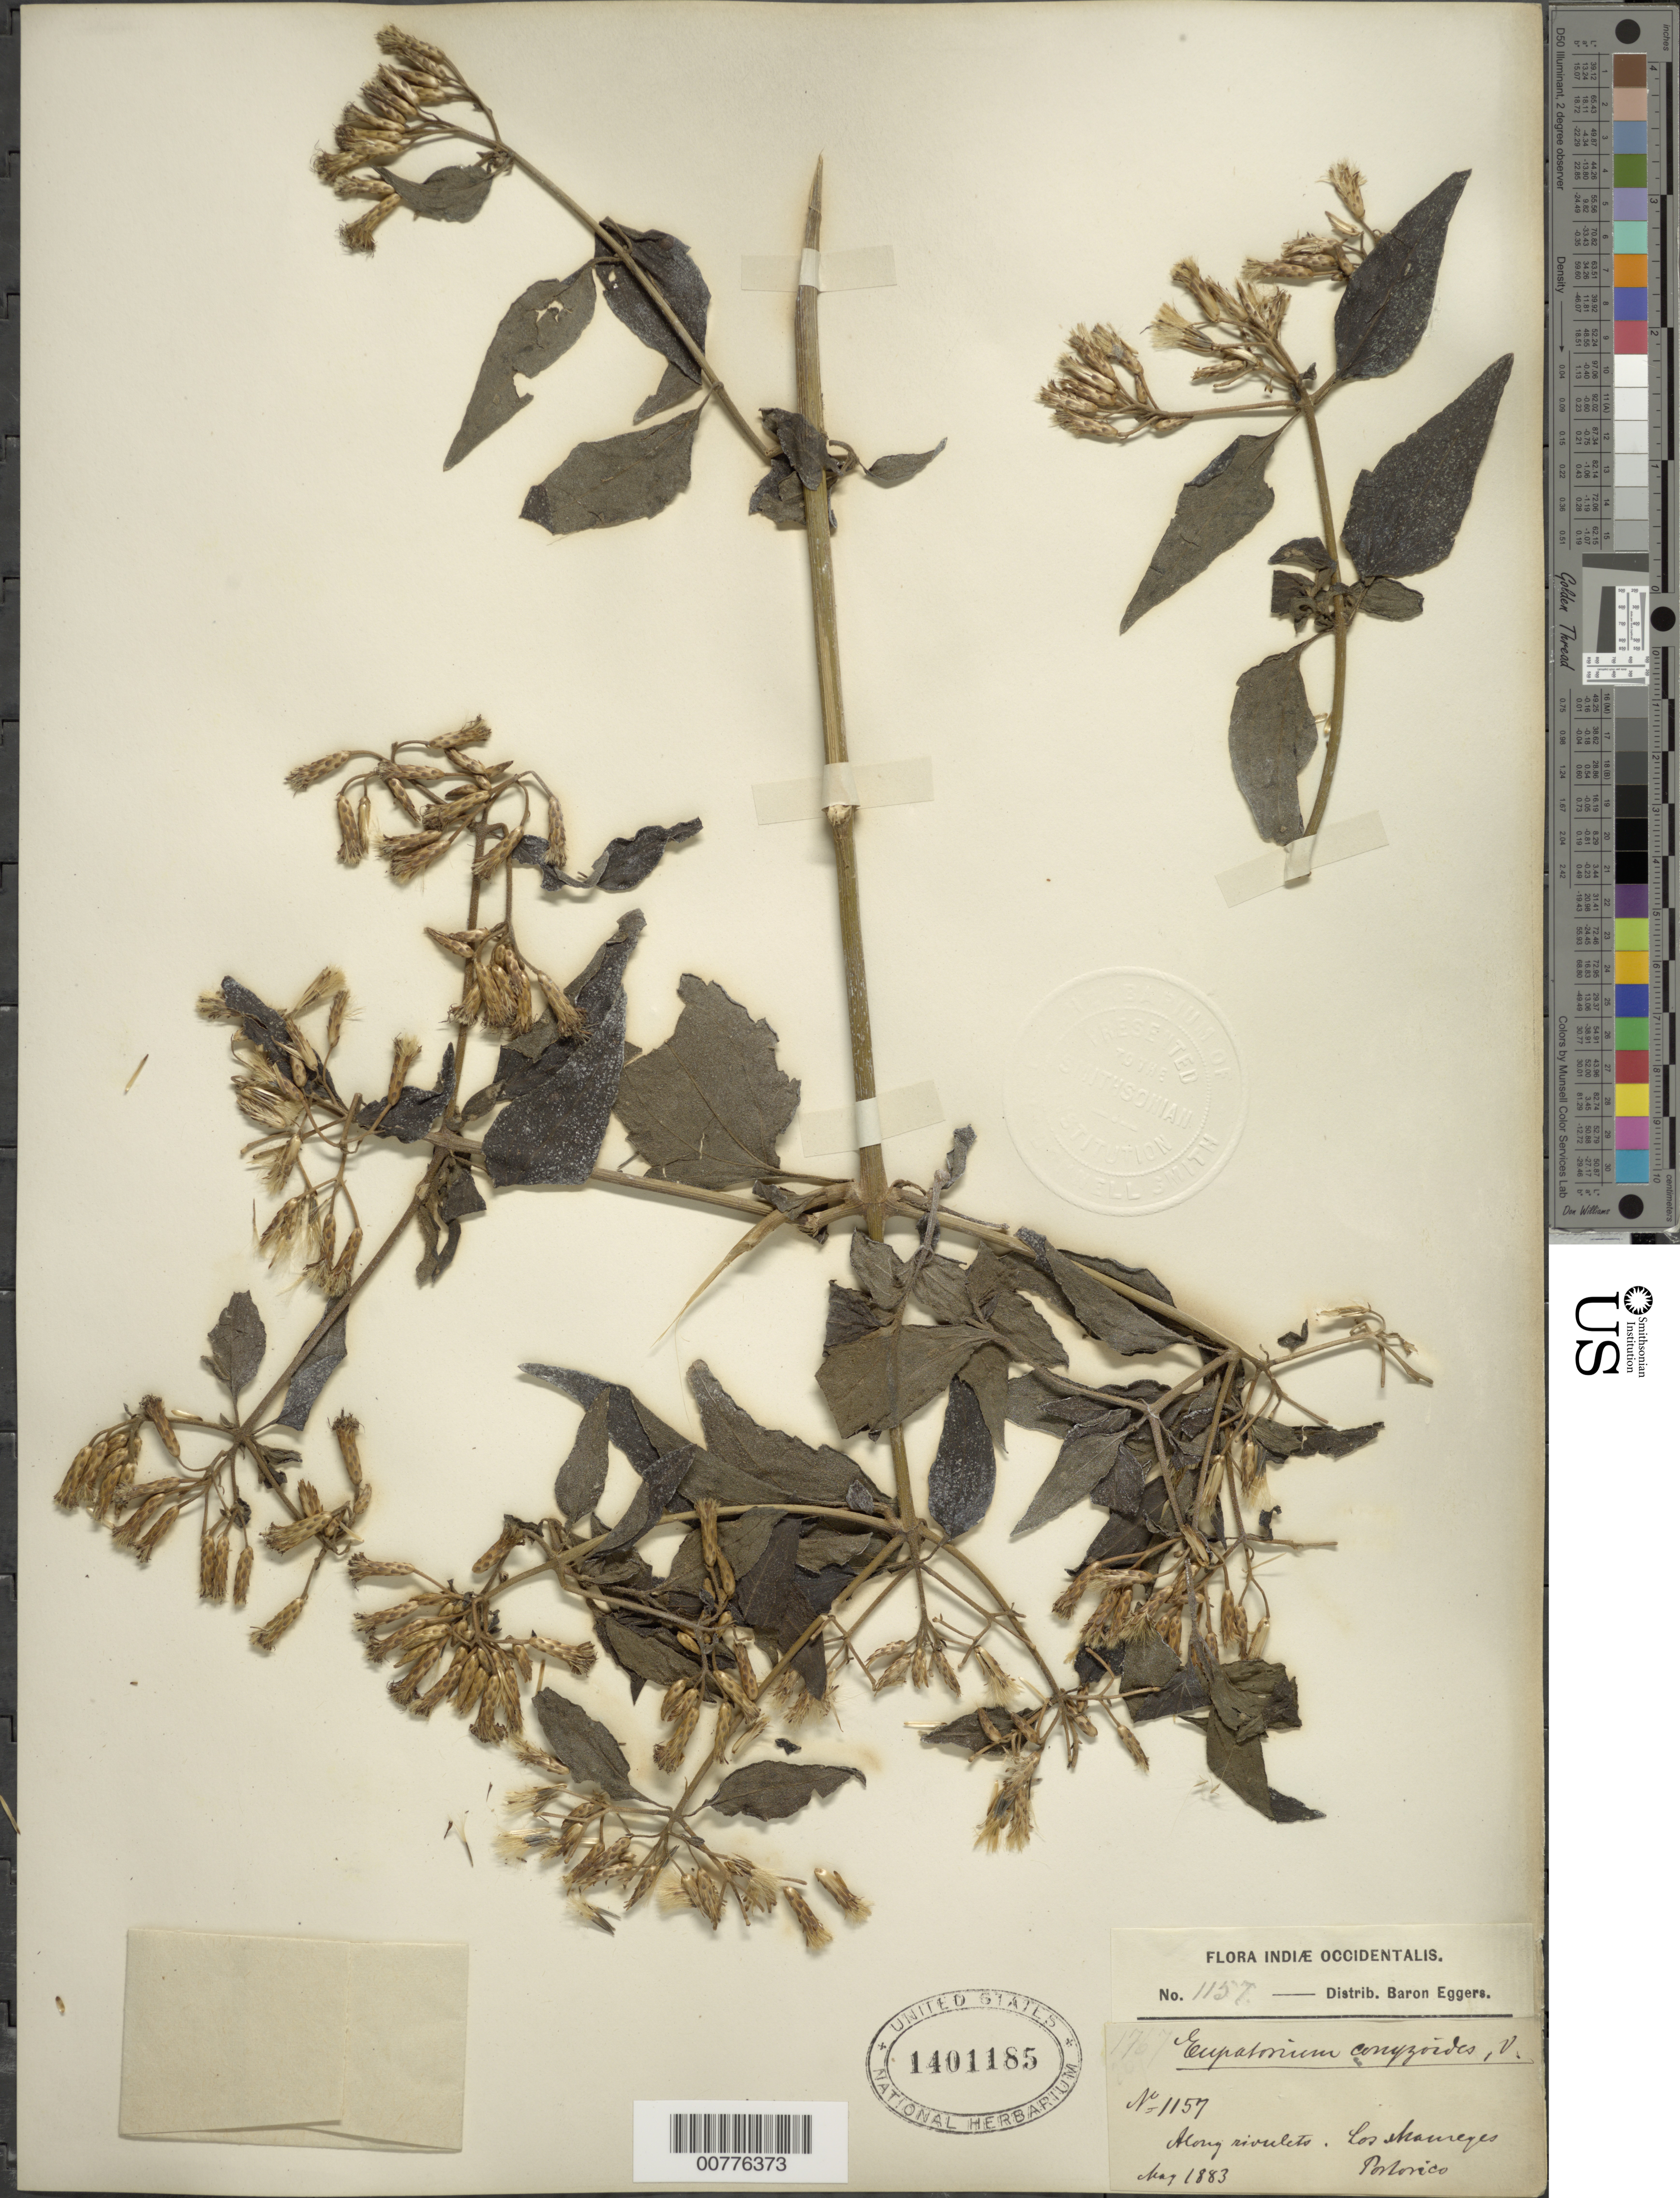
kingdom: Plantae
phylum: Tracheophyta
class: Magnoliopsida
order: Asterales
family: Asteraceae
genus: Chromolaena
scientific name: Chromolaena odorata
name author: (L.) R.M. King & H. Rob.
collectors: H. F. A. von Eggers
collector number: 1157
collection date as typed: May 1883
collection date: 1883-05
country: Puerto Rico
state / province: Luquillo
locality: Along rivulets. Los Mameyes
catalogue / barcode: US 1401185